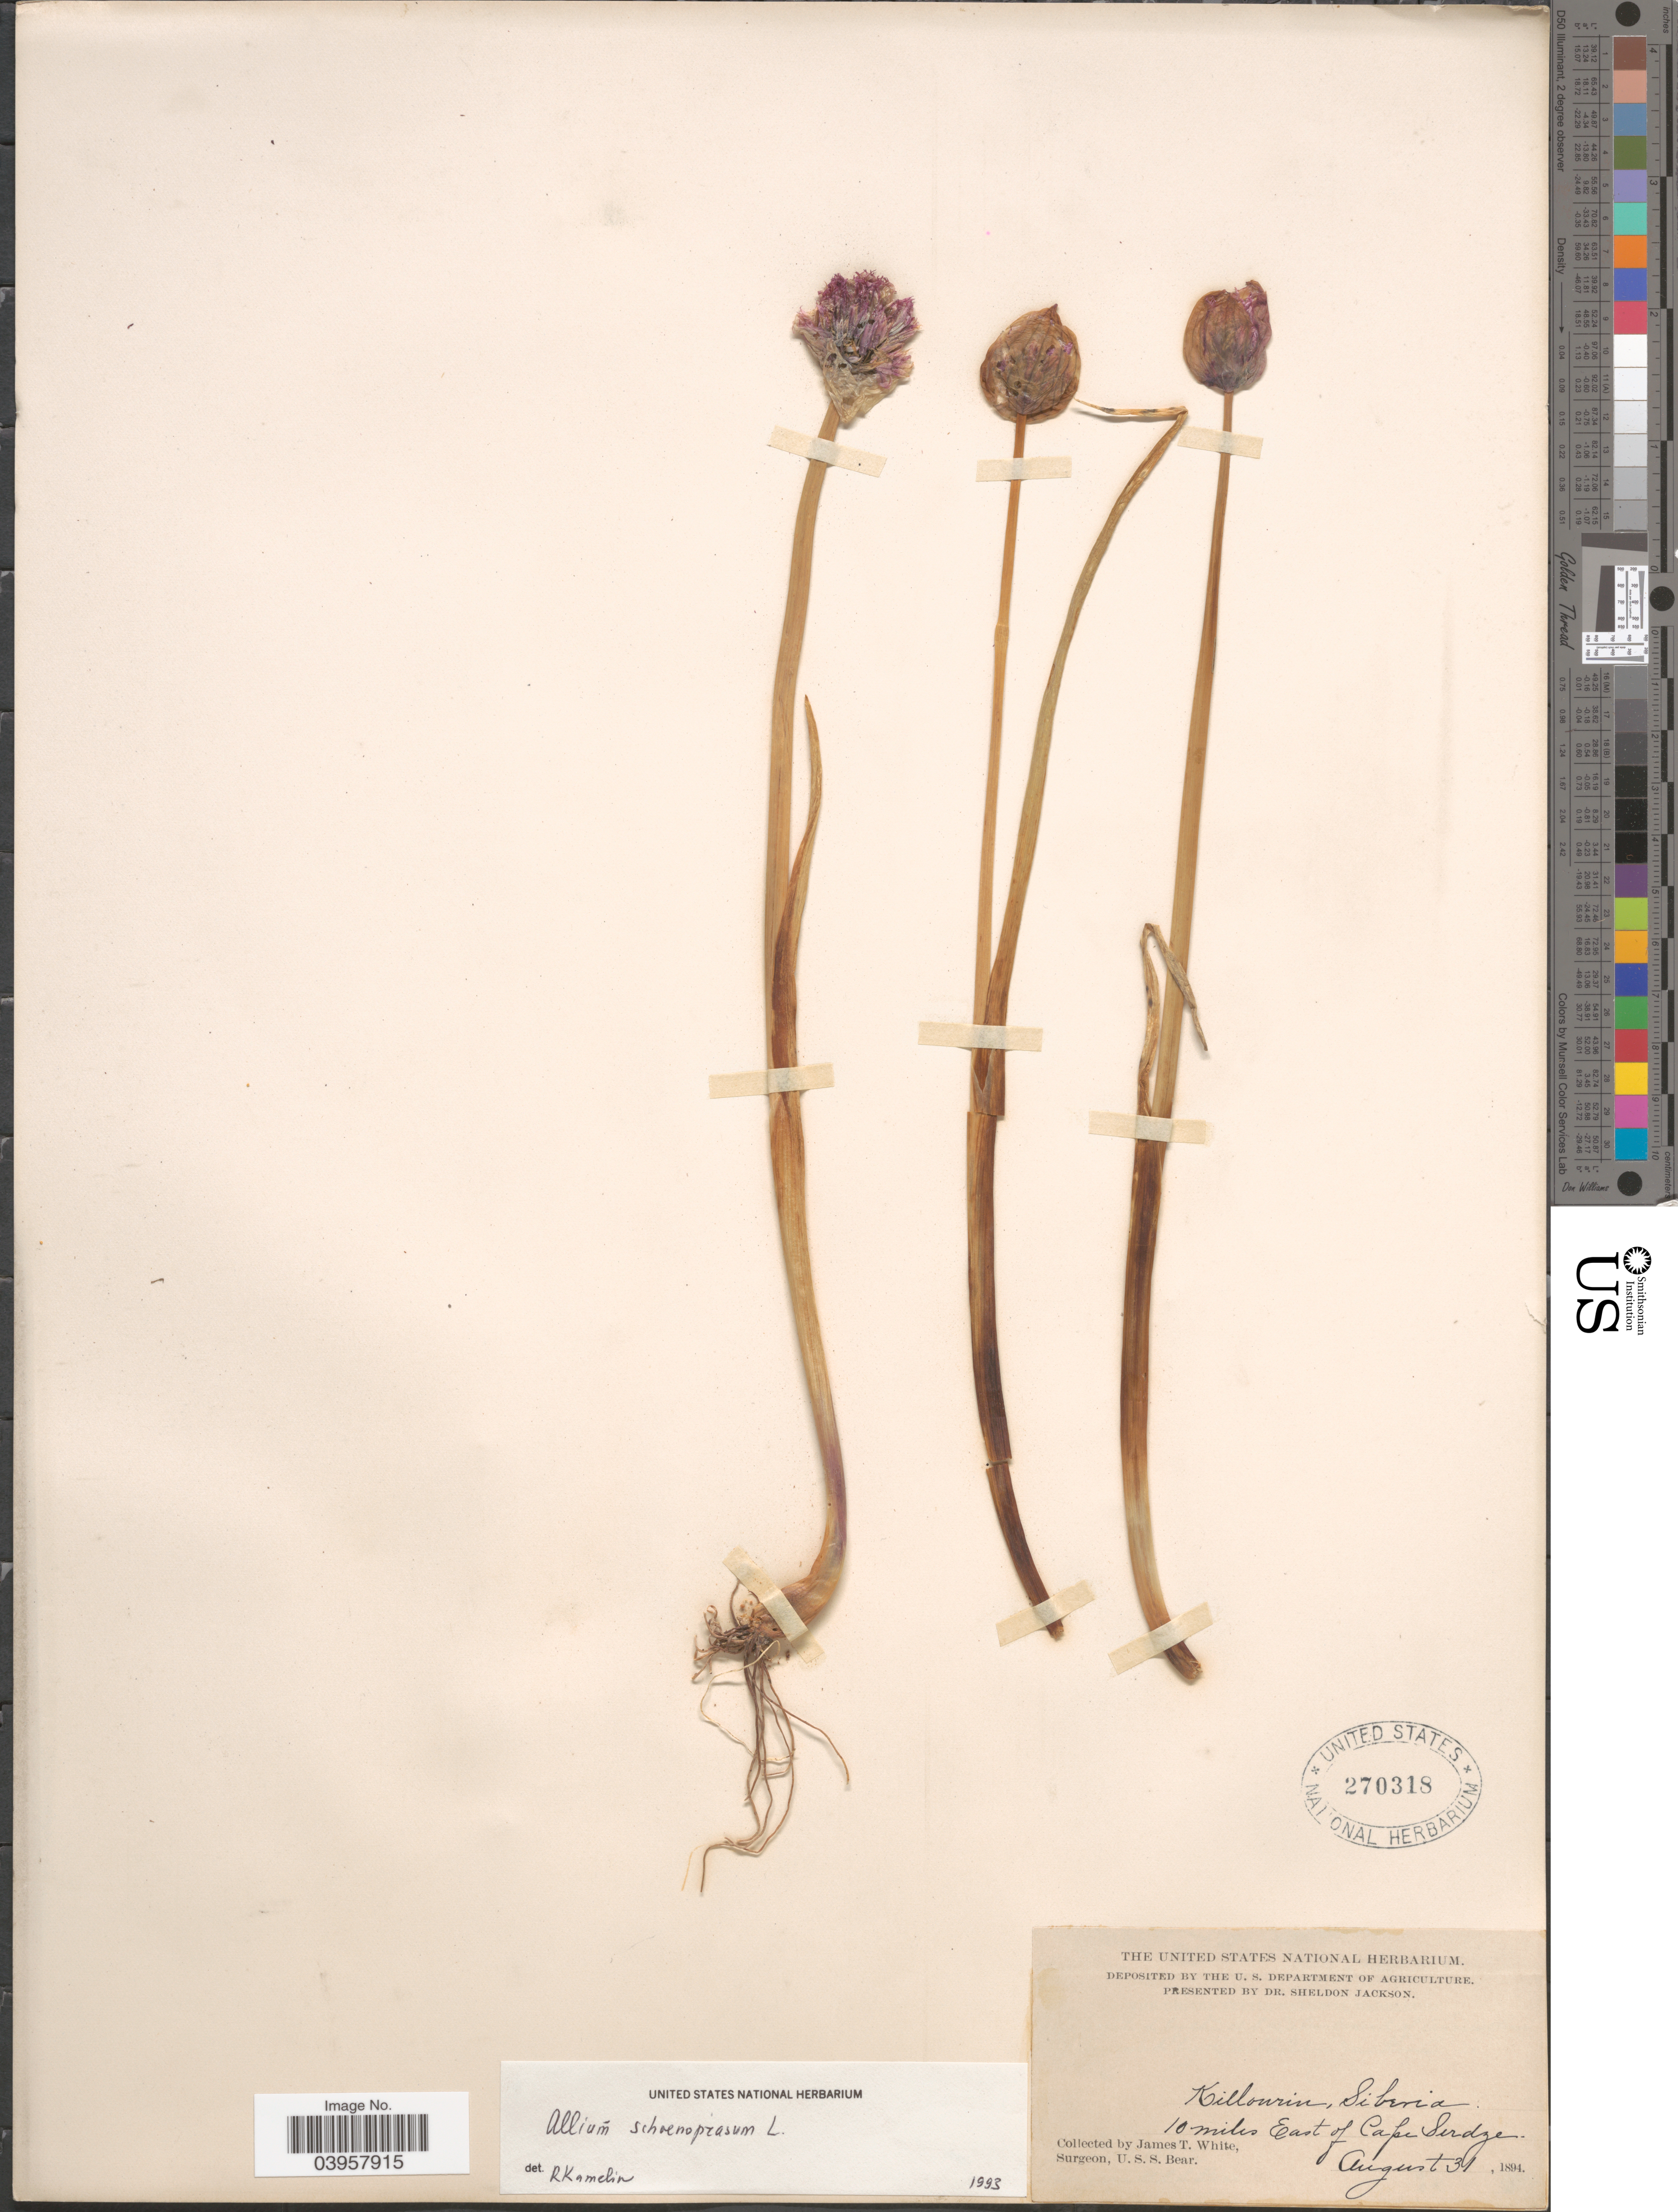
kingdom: Plantae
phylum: Tracheophyta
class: Liliopsida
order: Asparagales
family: Amaryllidaceae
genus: Allium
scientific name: Allium schoenoprasum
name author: L.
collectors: J. T. White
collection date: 1894-08-31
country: Russian Federation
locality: Killourin, Siberia. 10 miles East of Cape Serdze.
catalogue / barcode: US 270318